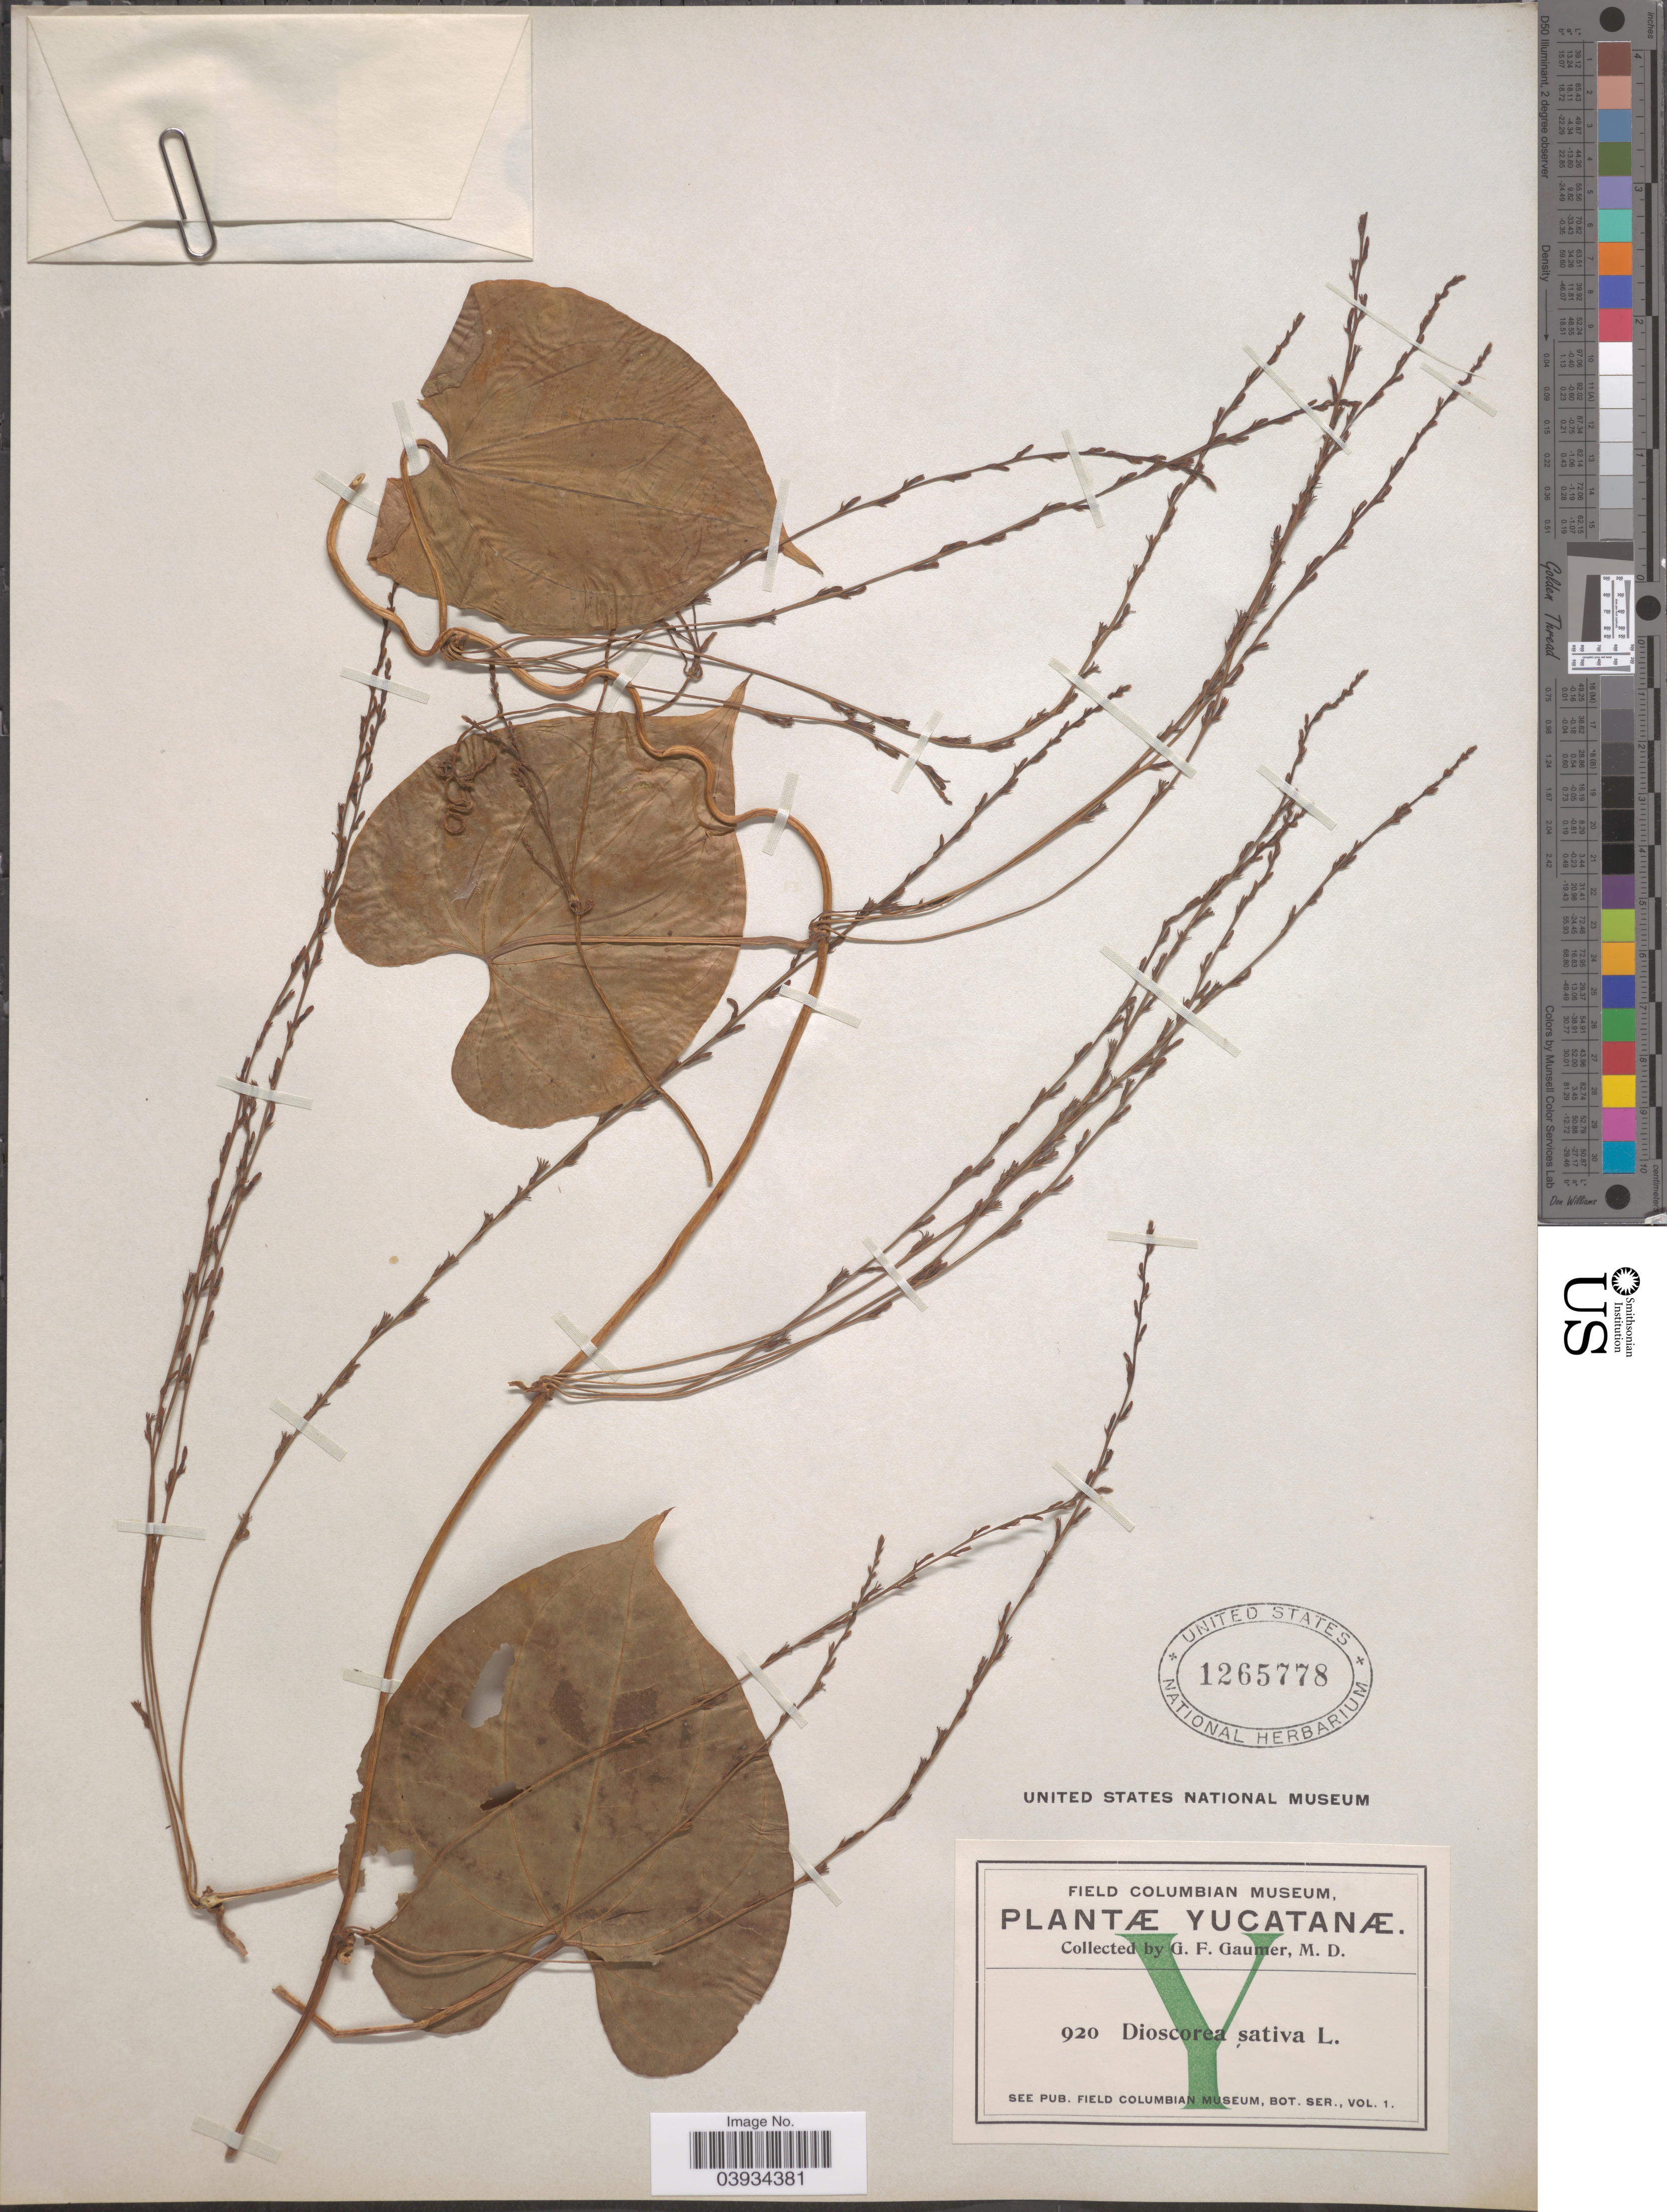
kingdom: Plantae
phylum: Tracheophyta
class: Liliopsida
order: Dioscoreales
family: Dioscoreaceae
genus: Dioscorea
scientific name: Dioscorea bulbifera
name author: L.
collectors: G. F. Gaumer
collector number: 920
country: Mexico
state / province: Yucatán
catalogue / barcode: US 1265778